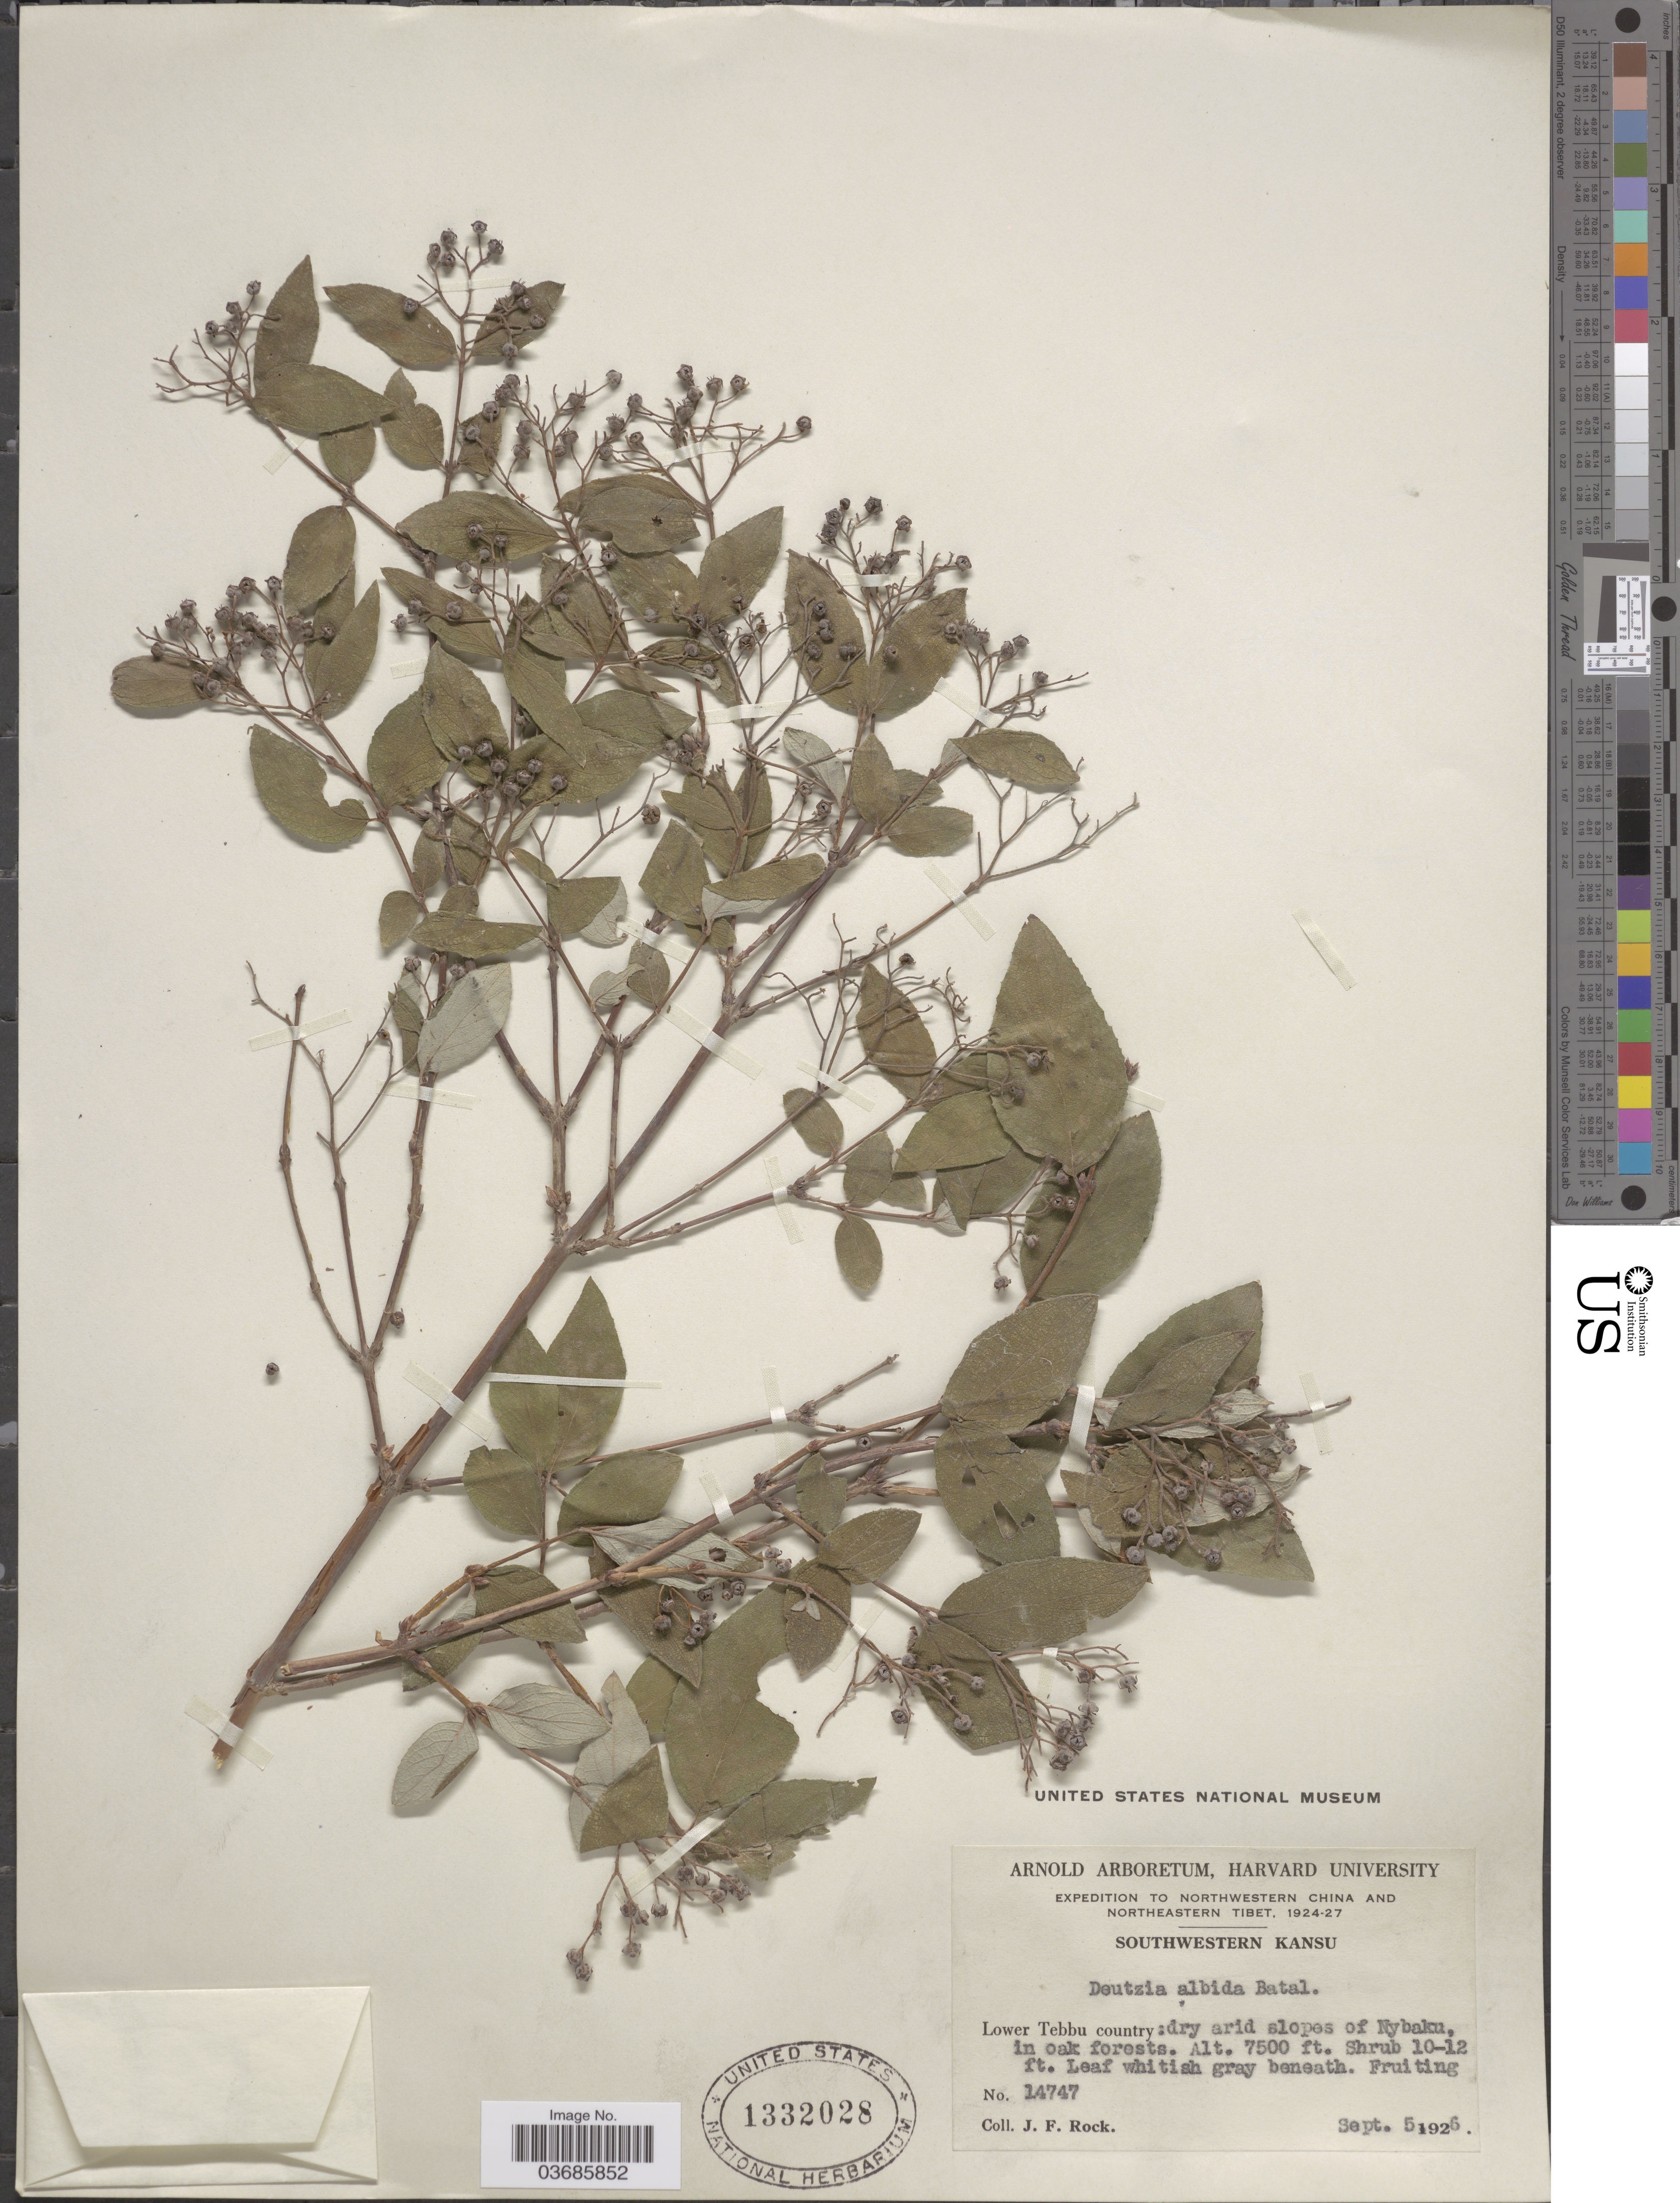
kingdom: Plantae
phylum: Tracheophyta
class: Magnoliopsida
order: Cornales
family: Hydrangeaceae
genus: Deutzia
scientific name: Deutzia albida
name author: Batalin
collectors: J. Rock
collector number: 14747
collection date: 1926-09-05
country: China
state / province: Gansu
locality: Expedition to Northwestern China and Northeastern Tibet, 1924-27. Southwestern Kansu. Lower Tebbu country: dry arid slopes of Nybaku, in oak forests.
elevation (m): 2286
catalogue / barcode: US 1332028